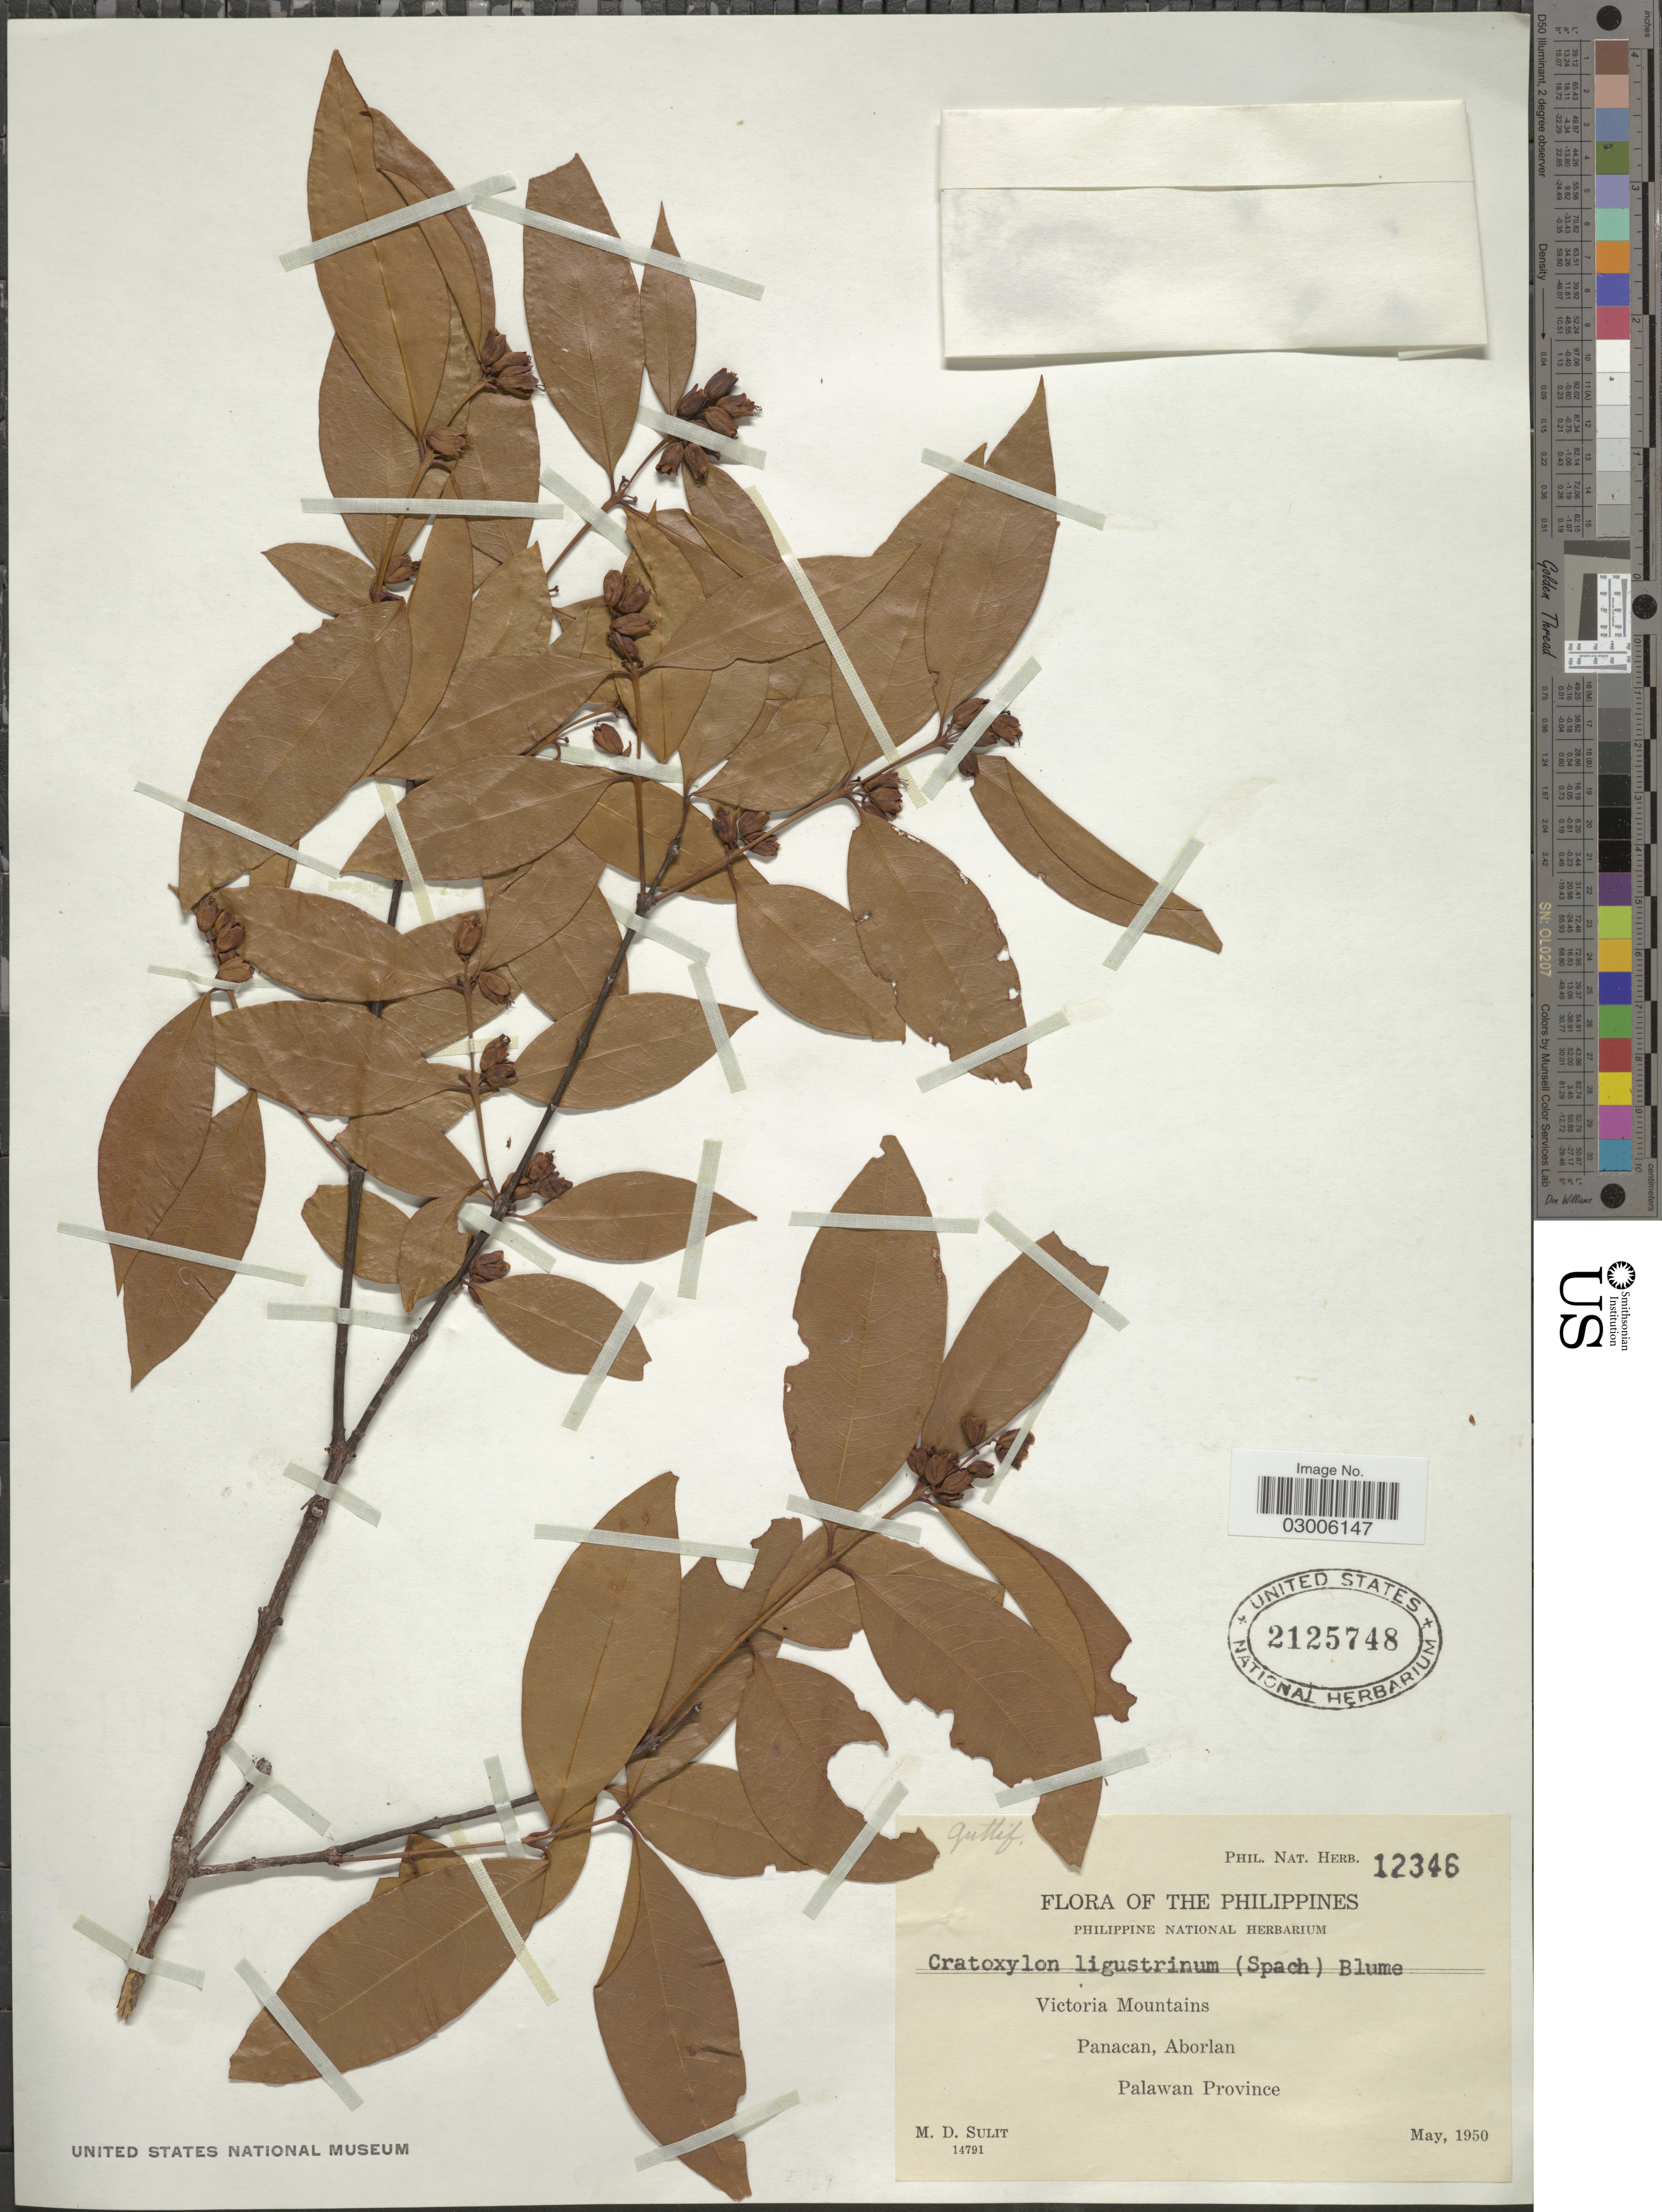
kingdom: Plantae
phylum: Tracheophyta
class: Magnoliopsida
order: Malpighiales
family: Hypericaceae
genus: Cratoxylum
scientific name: Cratoxylum ligustrinum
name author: (Spach) Blume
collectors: M. Sulit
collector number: Phil. Nat. Herb. 12346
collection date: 1950-05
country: Philippines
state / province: Mimaropa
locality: Victoria Mountains. Panacan, Aborlan. Palawan Province.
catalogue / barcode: US 2125748